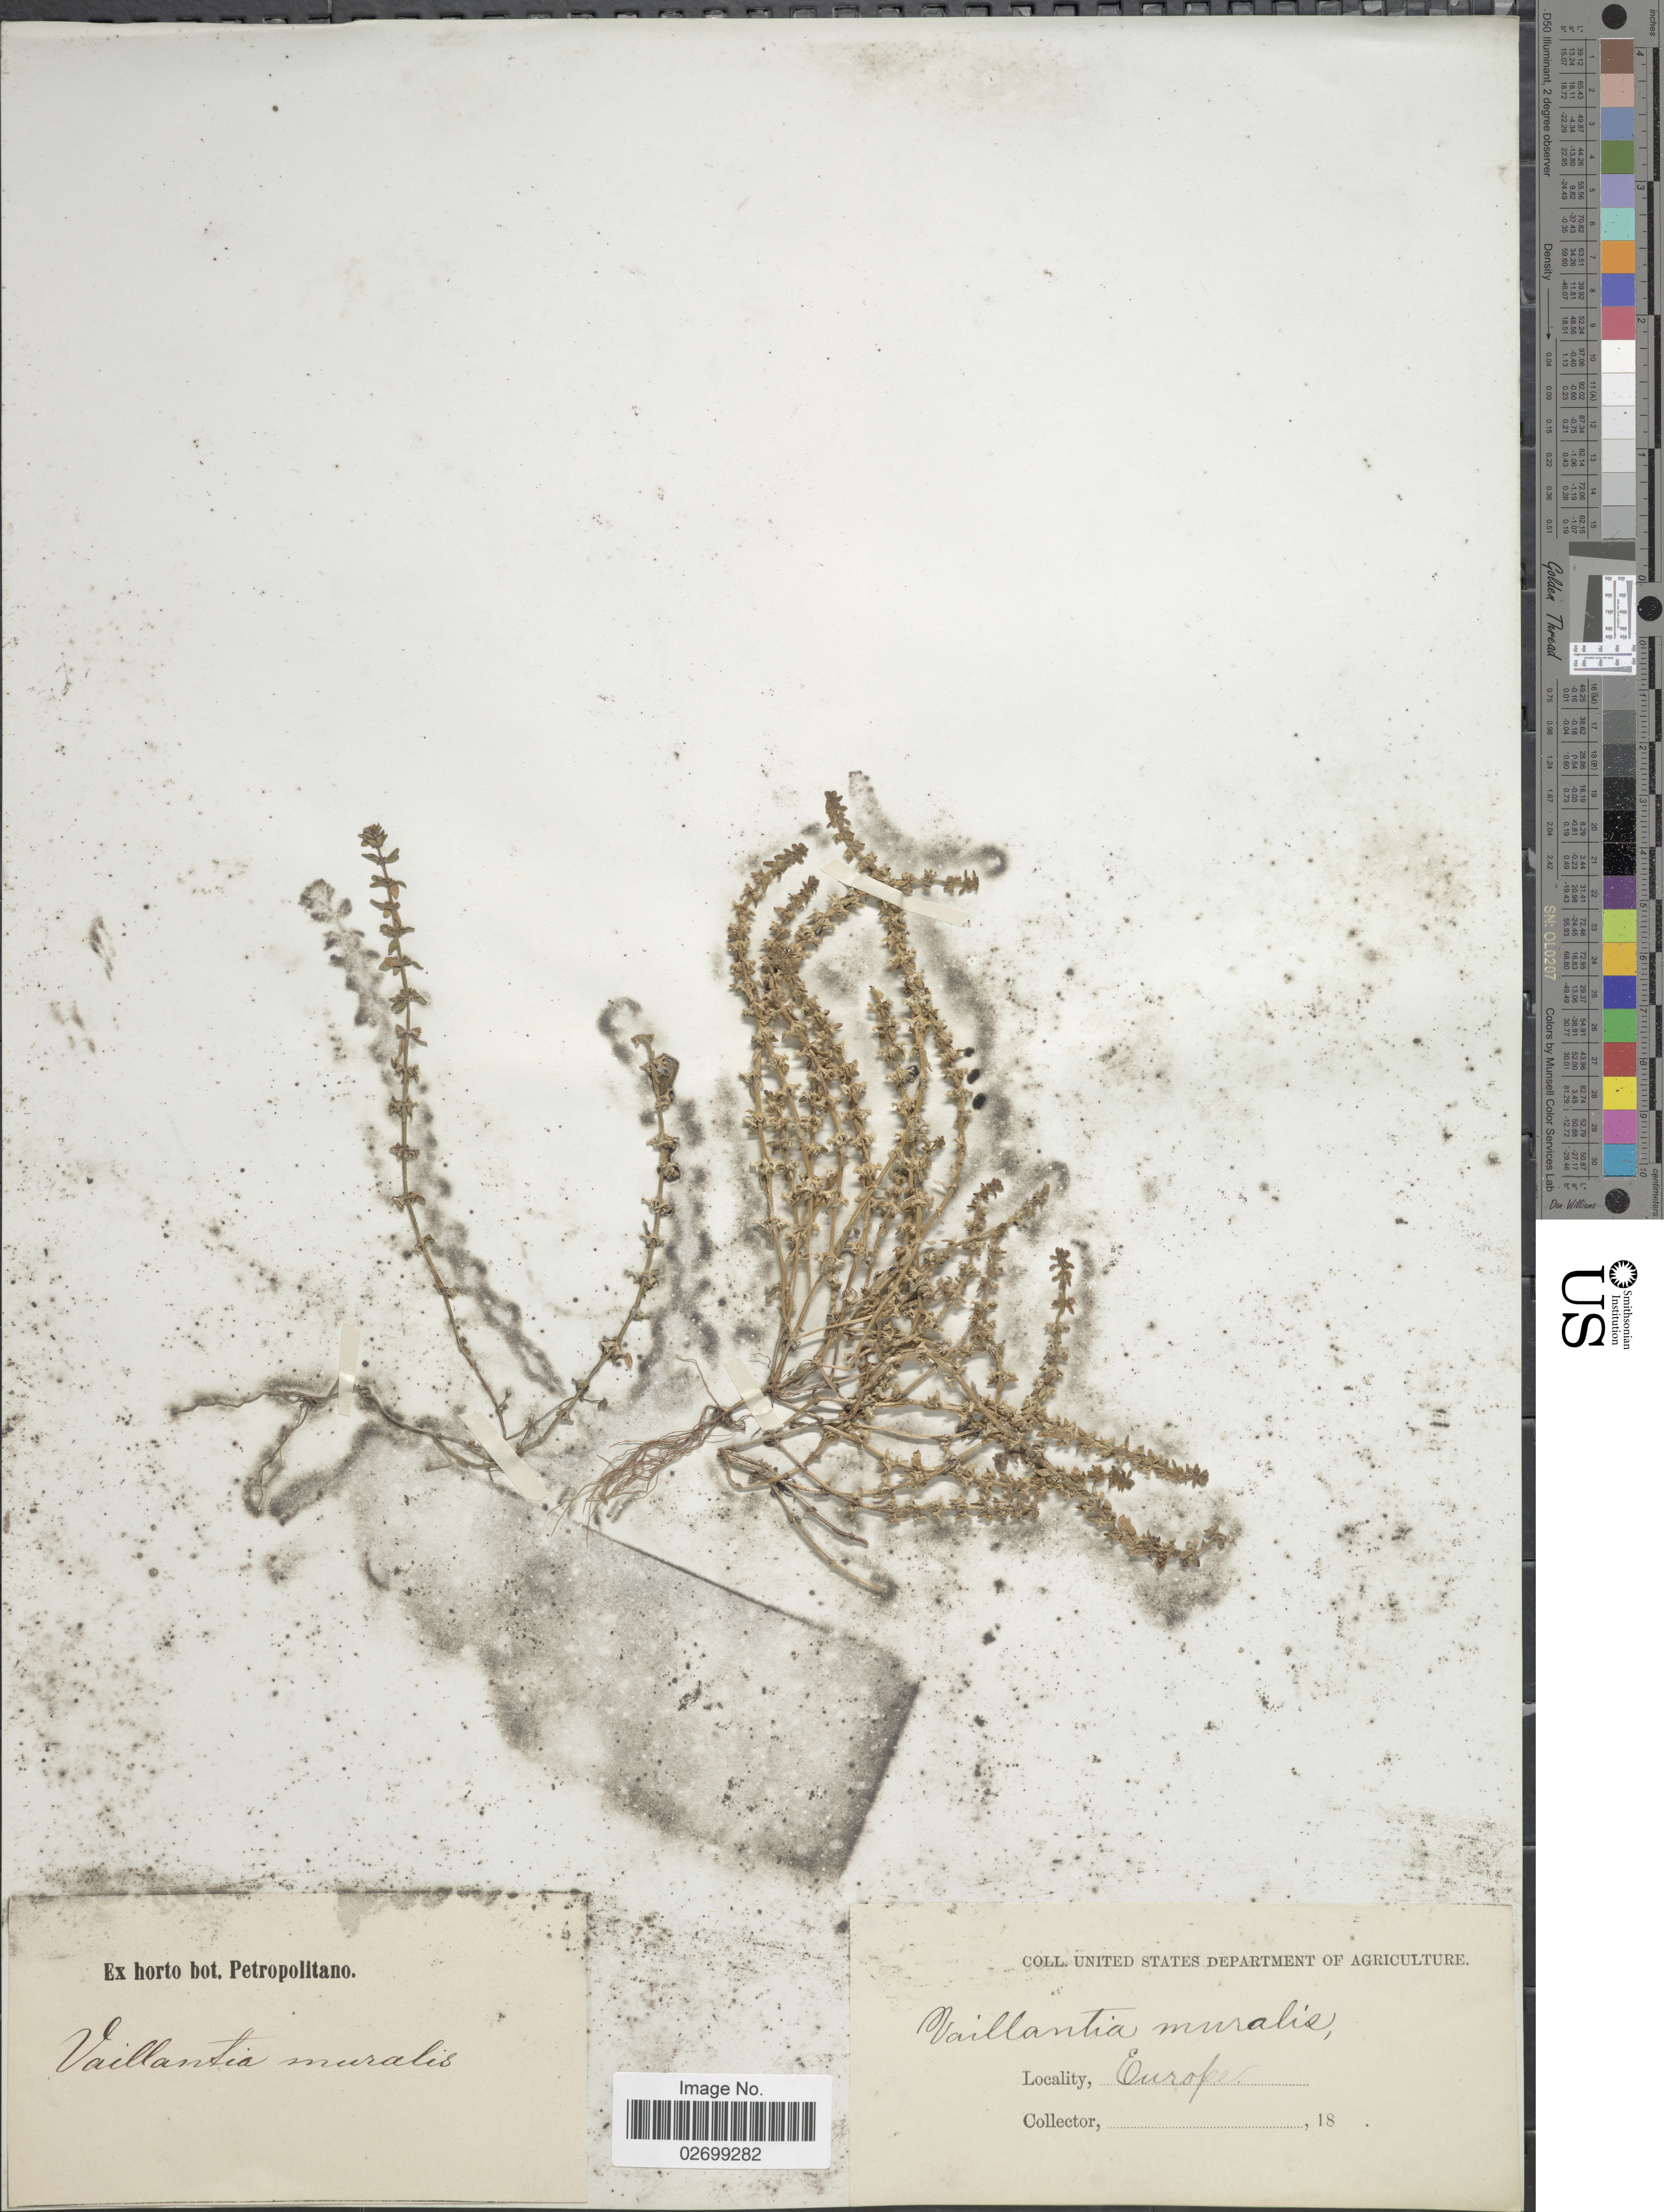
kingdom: Plantae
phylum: Tracheophyta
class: Magnoliopsida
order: Gentianales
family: Rubiaceae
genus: Valantia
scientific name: Valantia muralis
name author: L.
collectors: ex Horto Bot. Petropolitano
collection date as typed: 18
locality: Europe